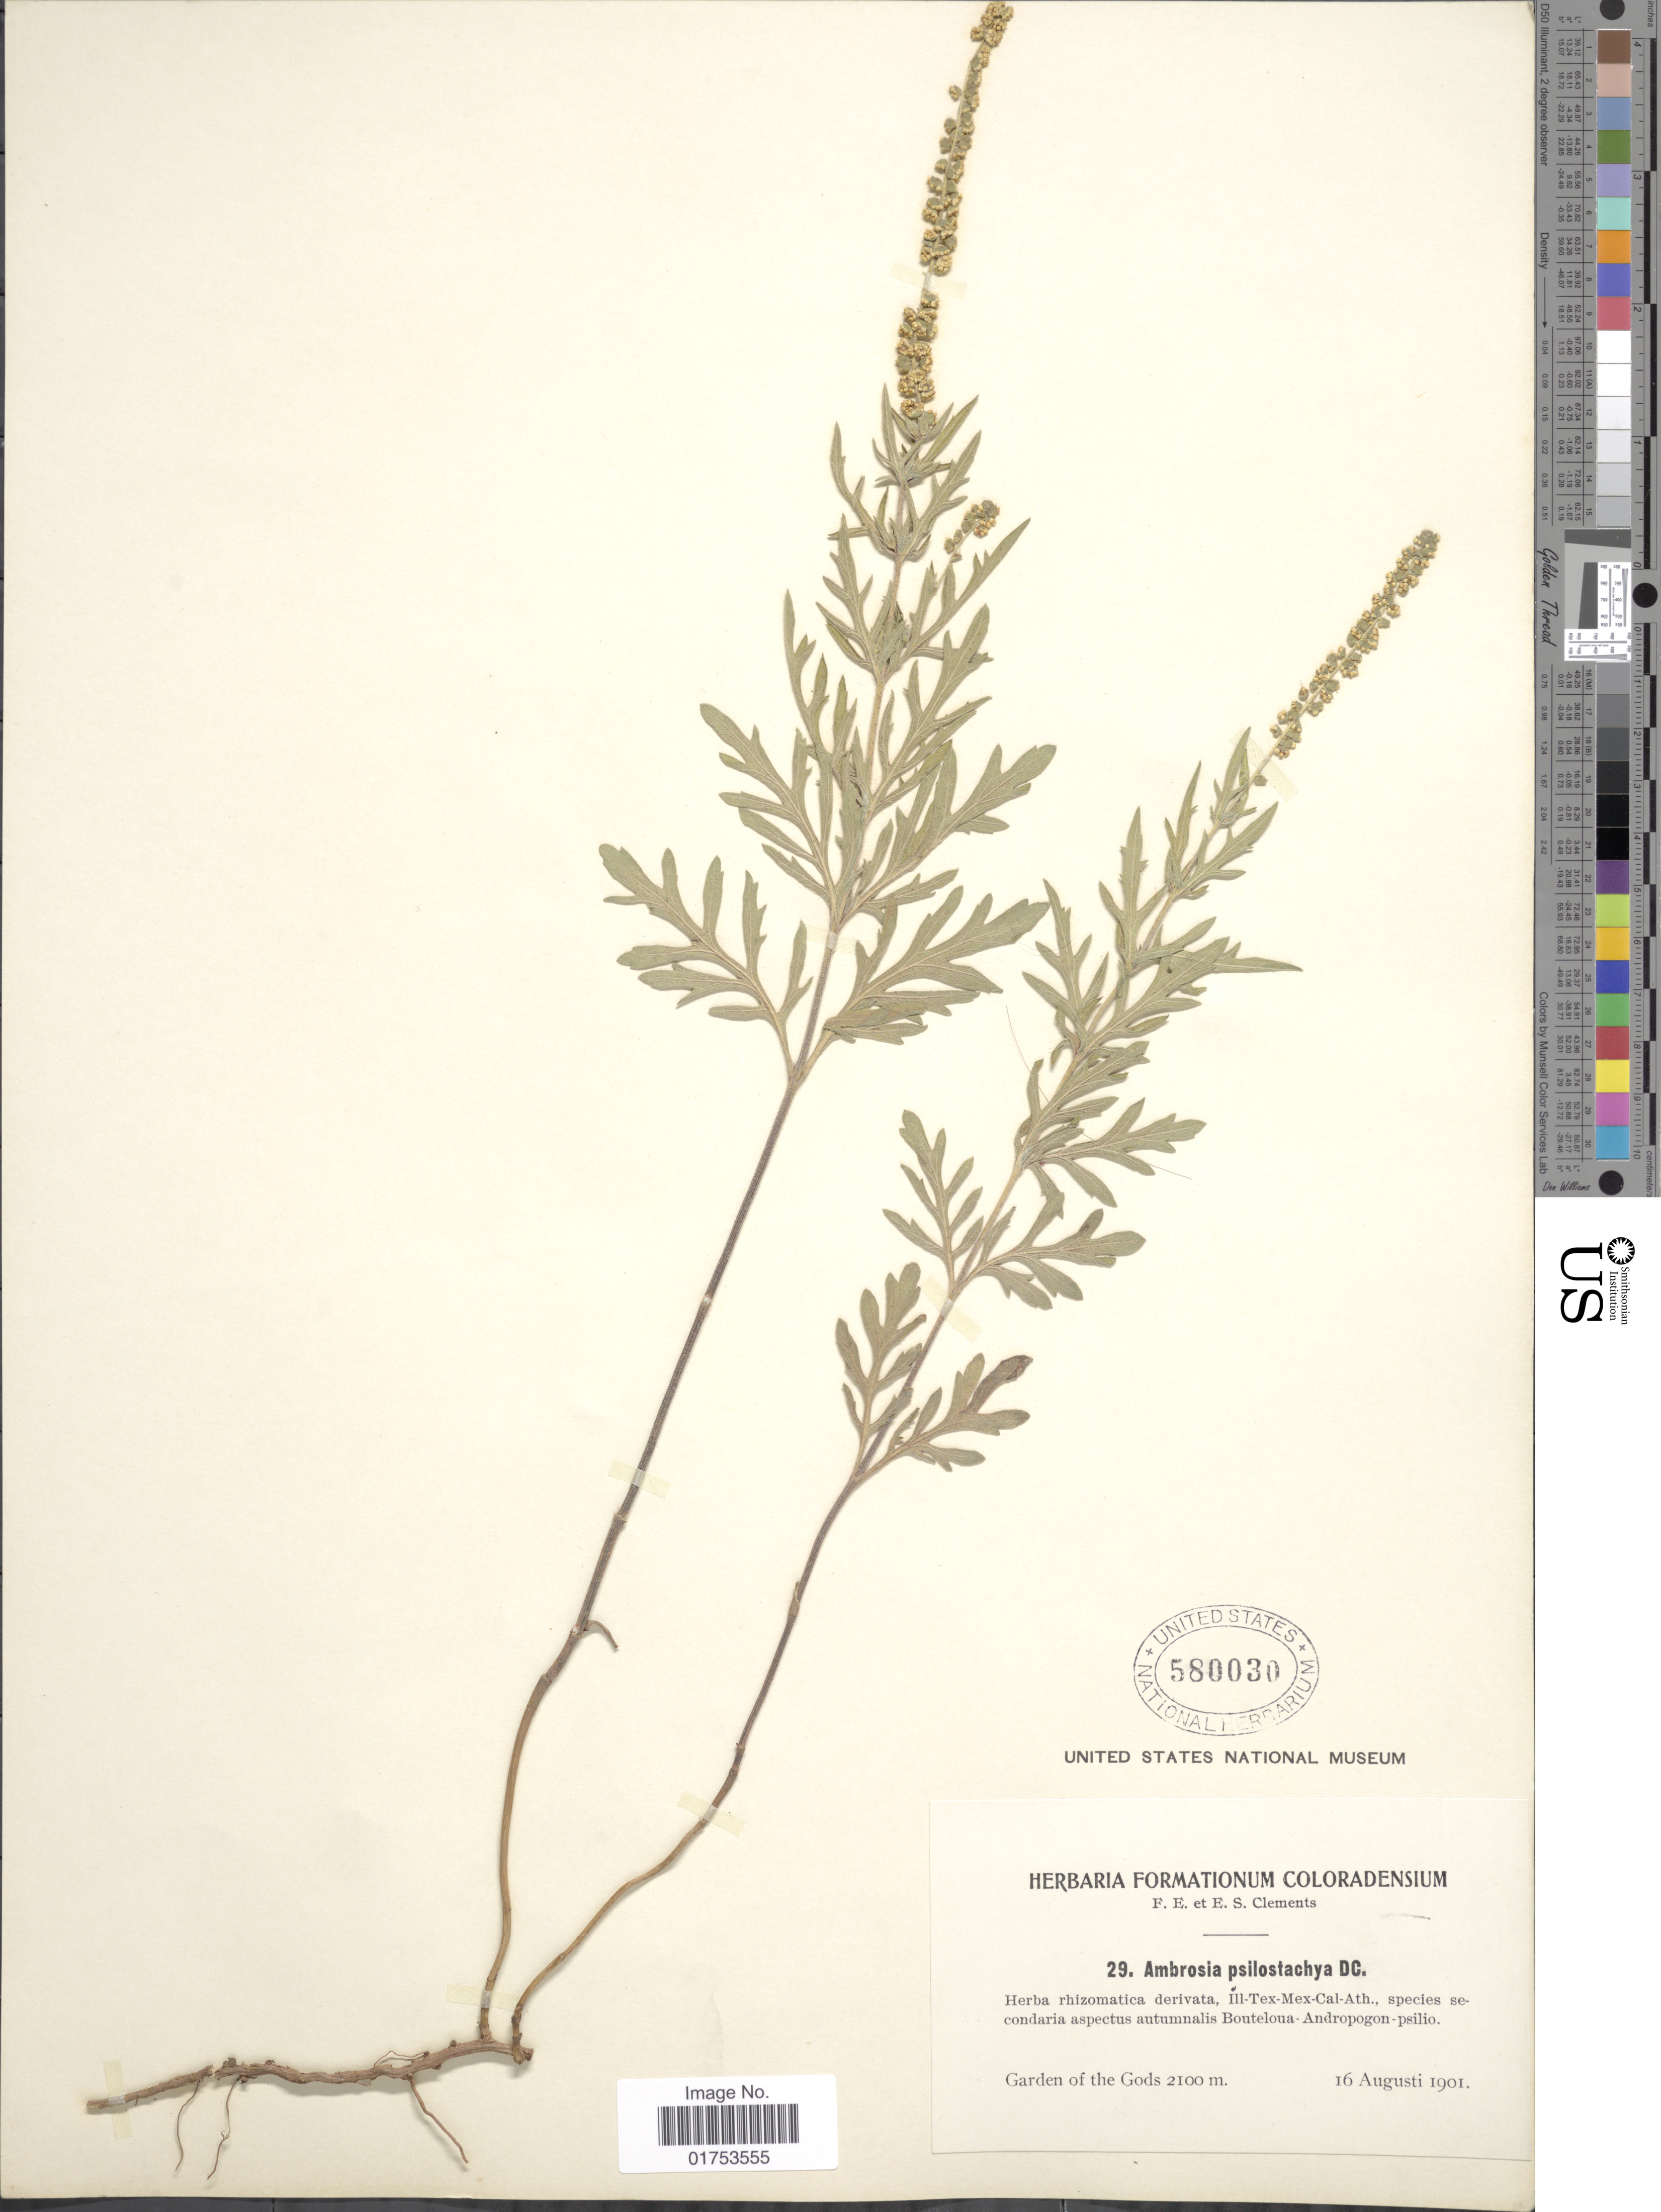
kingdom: Plantae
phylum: Tracheophyta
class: Magnoliopsida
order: Asterales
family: Asteraceae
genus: Ambrosia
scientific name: Ambrosia psilostachya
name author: DC.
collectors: F. E. Clements & E. S. Clements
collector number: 29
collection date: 1901-08-16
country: United States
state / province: Colorado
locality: Garden of the Gods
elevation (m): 2100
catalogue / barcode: US 580030